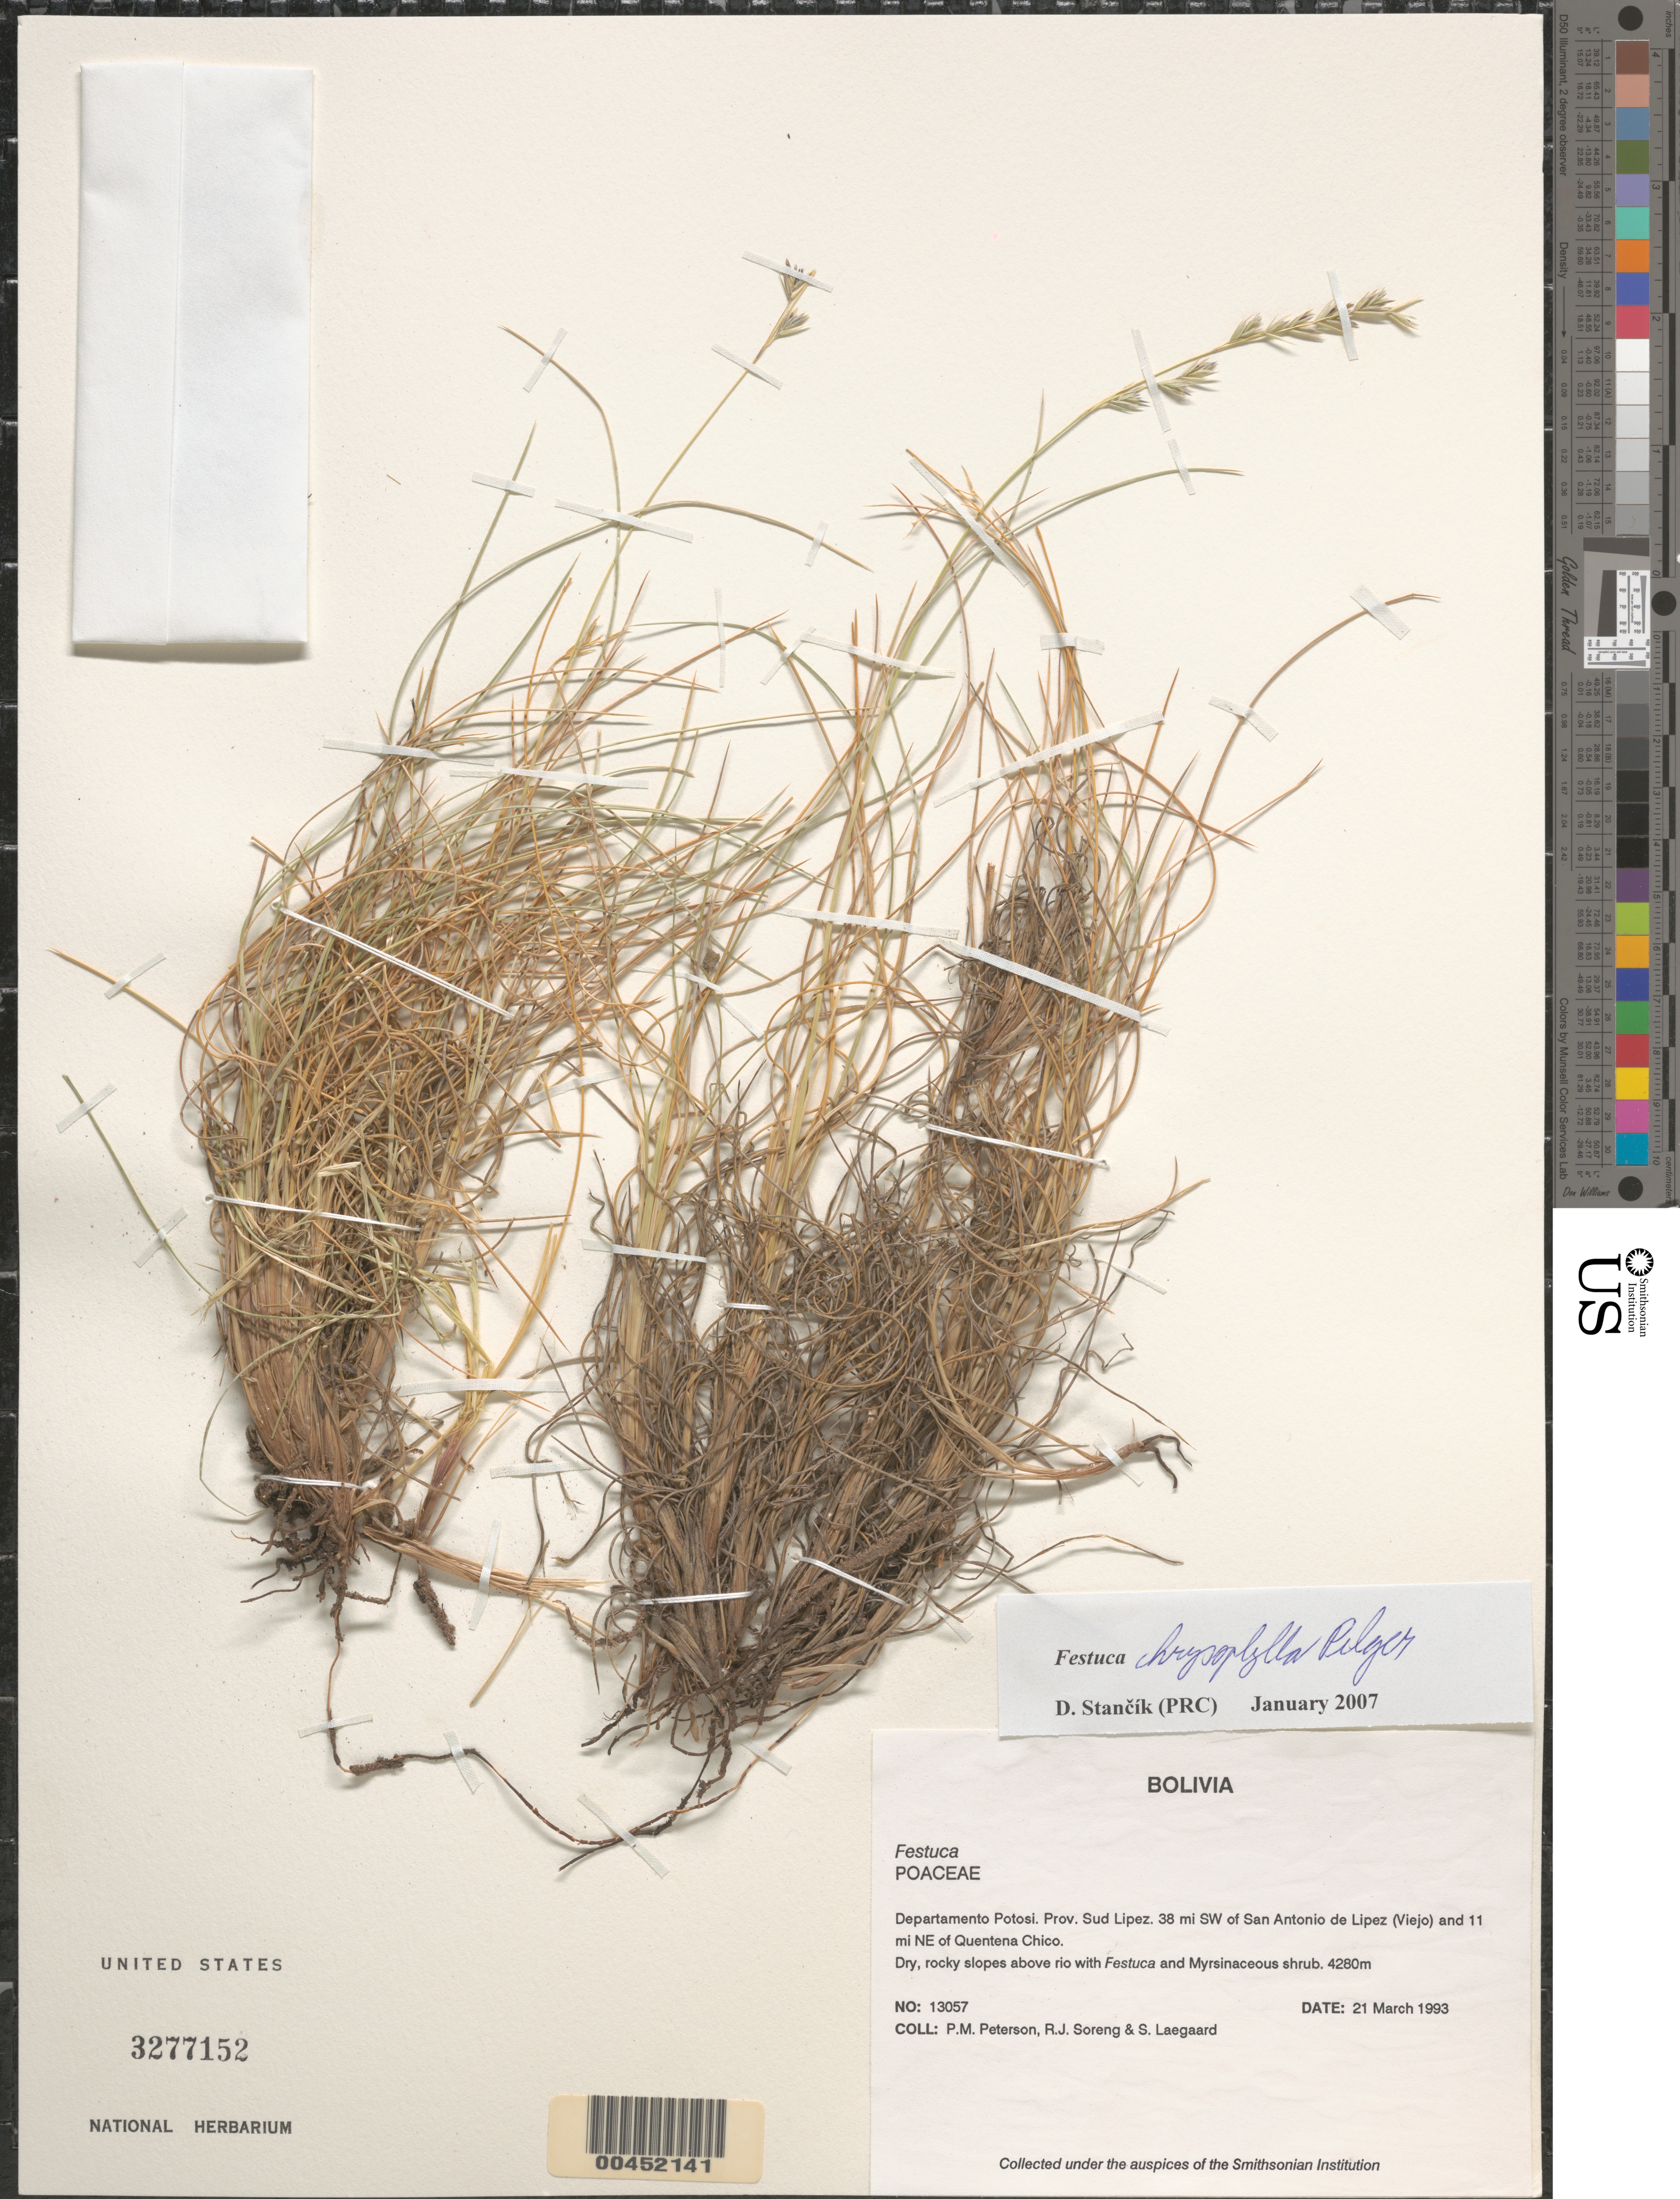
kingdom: Plantae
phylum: Tracheophyta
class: Liliopsida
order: Poales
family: Poaceae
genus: Festuca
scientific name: Festuca sp.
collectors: P. M. Peterson, R. J. Soreng & S. Lægaard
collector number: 13057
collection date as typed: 21 Mar 1993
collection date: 1993-03-21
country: Bolivia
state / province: Potosí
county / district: Sud Lípez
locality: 38 mi SW of San Antonia de Lipez (Viejo) and 11 mi NE of Quentena Chico.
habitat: Dry, rocky slopes above rio with Festuca and Myrsinaceous shrub.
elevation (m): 4280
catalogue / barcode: US 3277152